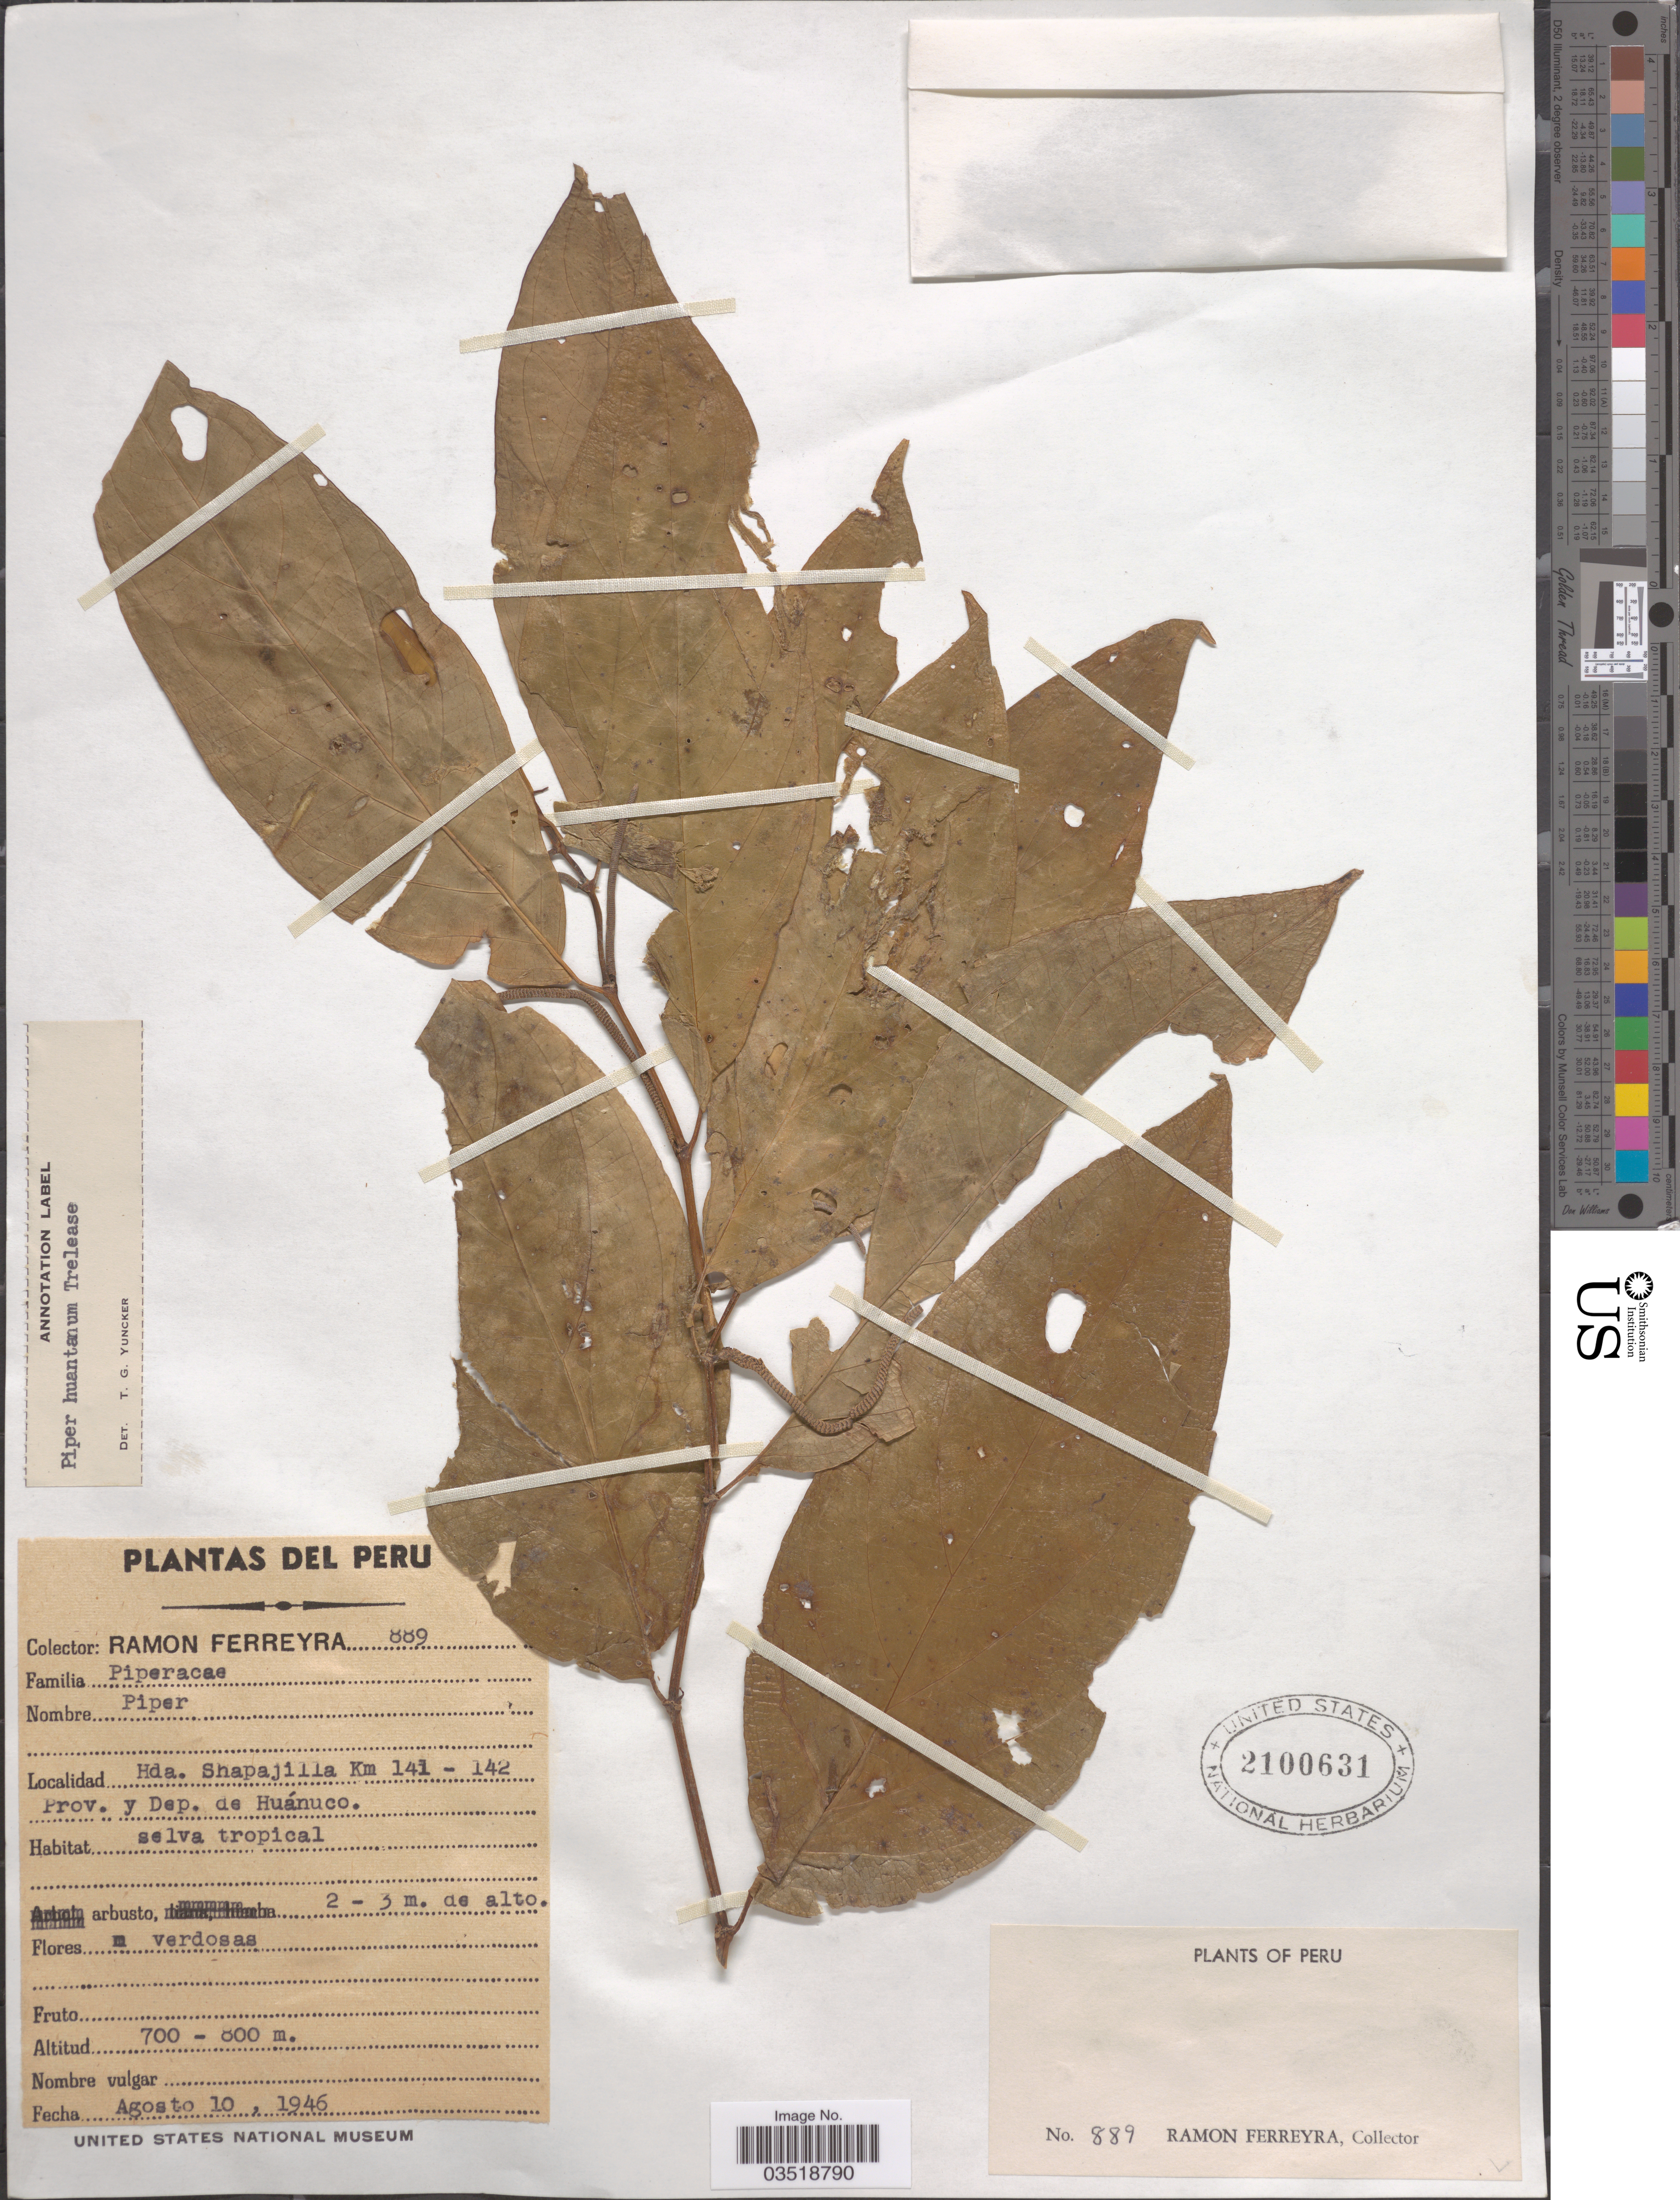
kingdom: Plantae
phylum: Tracheophyta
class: Magnoliopsida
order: Piperales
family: Piperaceae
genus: Piper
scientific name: Piper sp.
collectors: R. A. Ferreyra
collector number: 889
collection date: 1946-08-10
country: Peru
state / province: Huánuco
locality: Hda. Shapajilla Km 141-142. Prov. y Dep. de Huánuco.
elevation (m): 700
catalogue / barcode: US 2100631